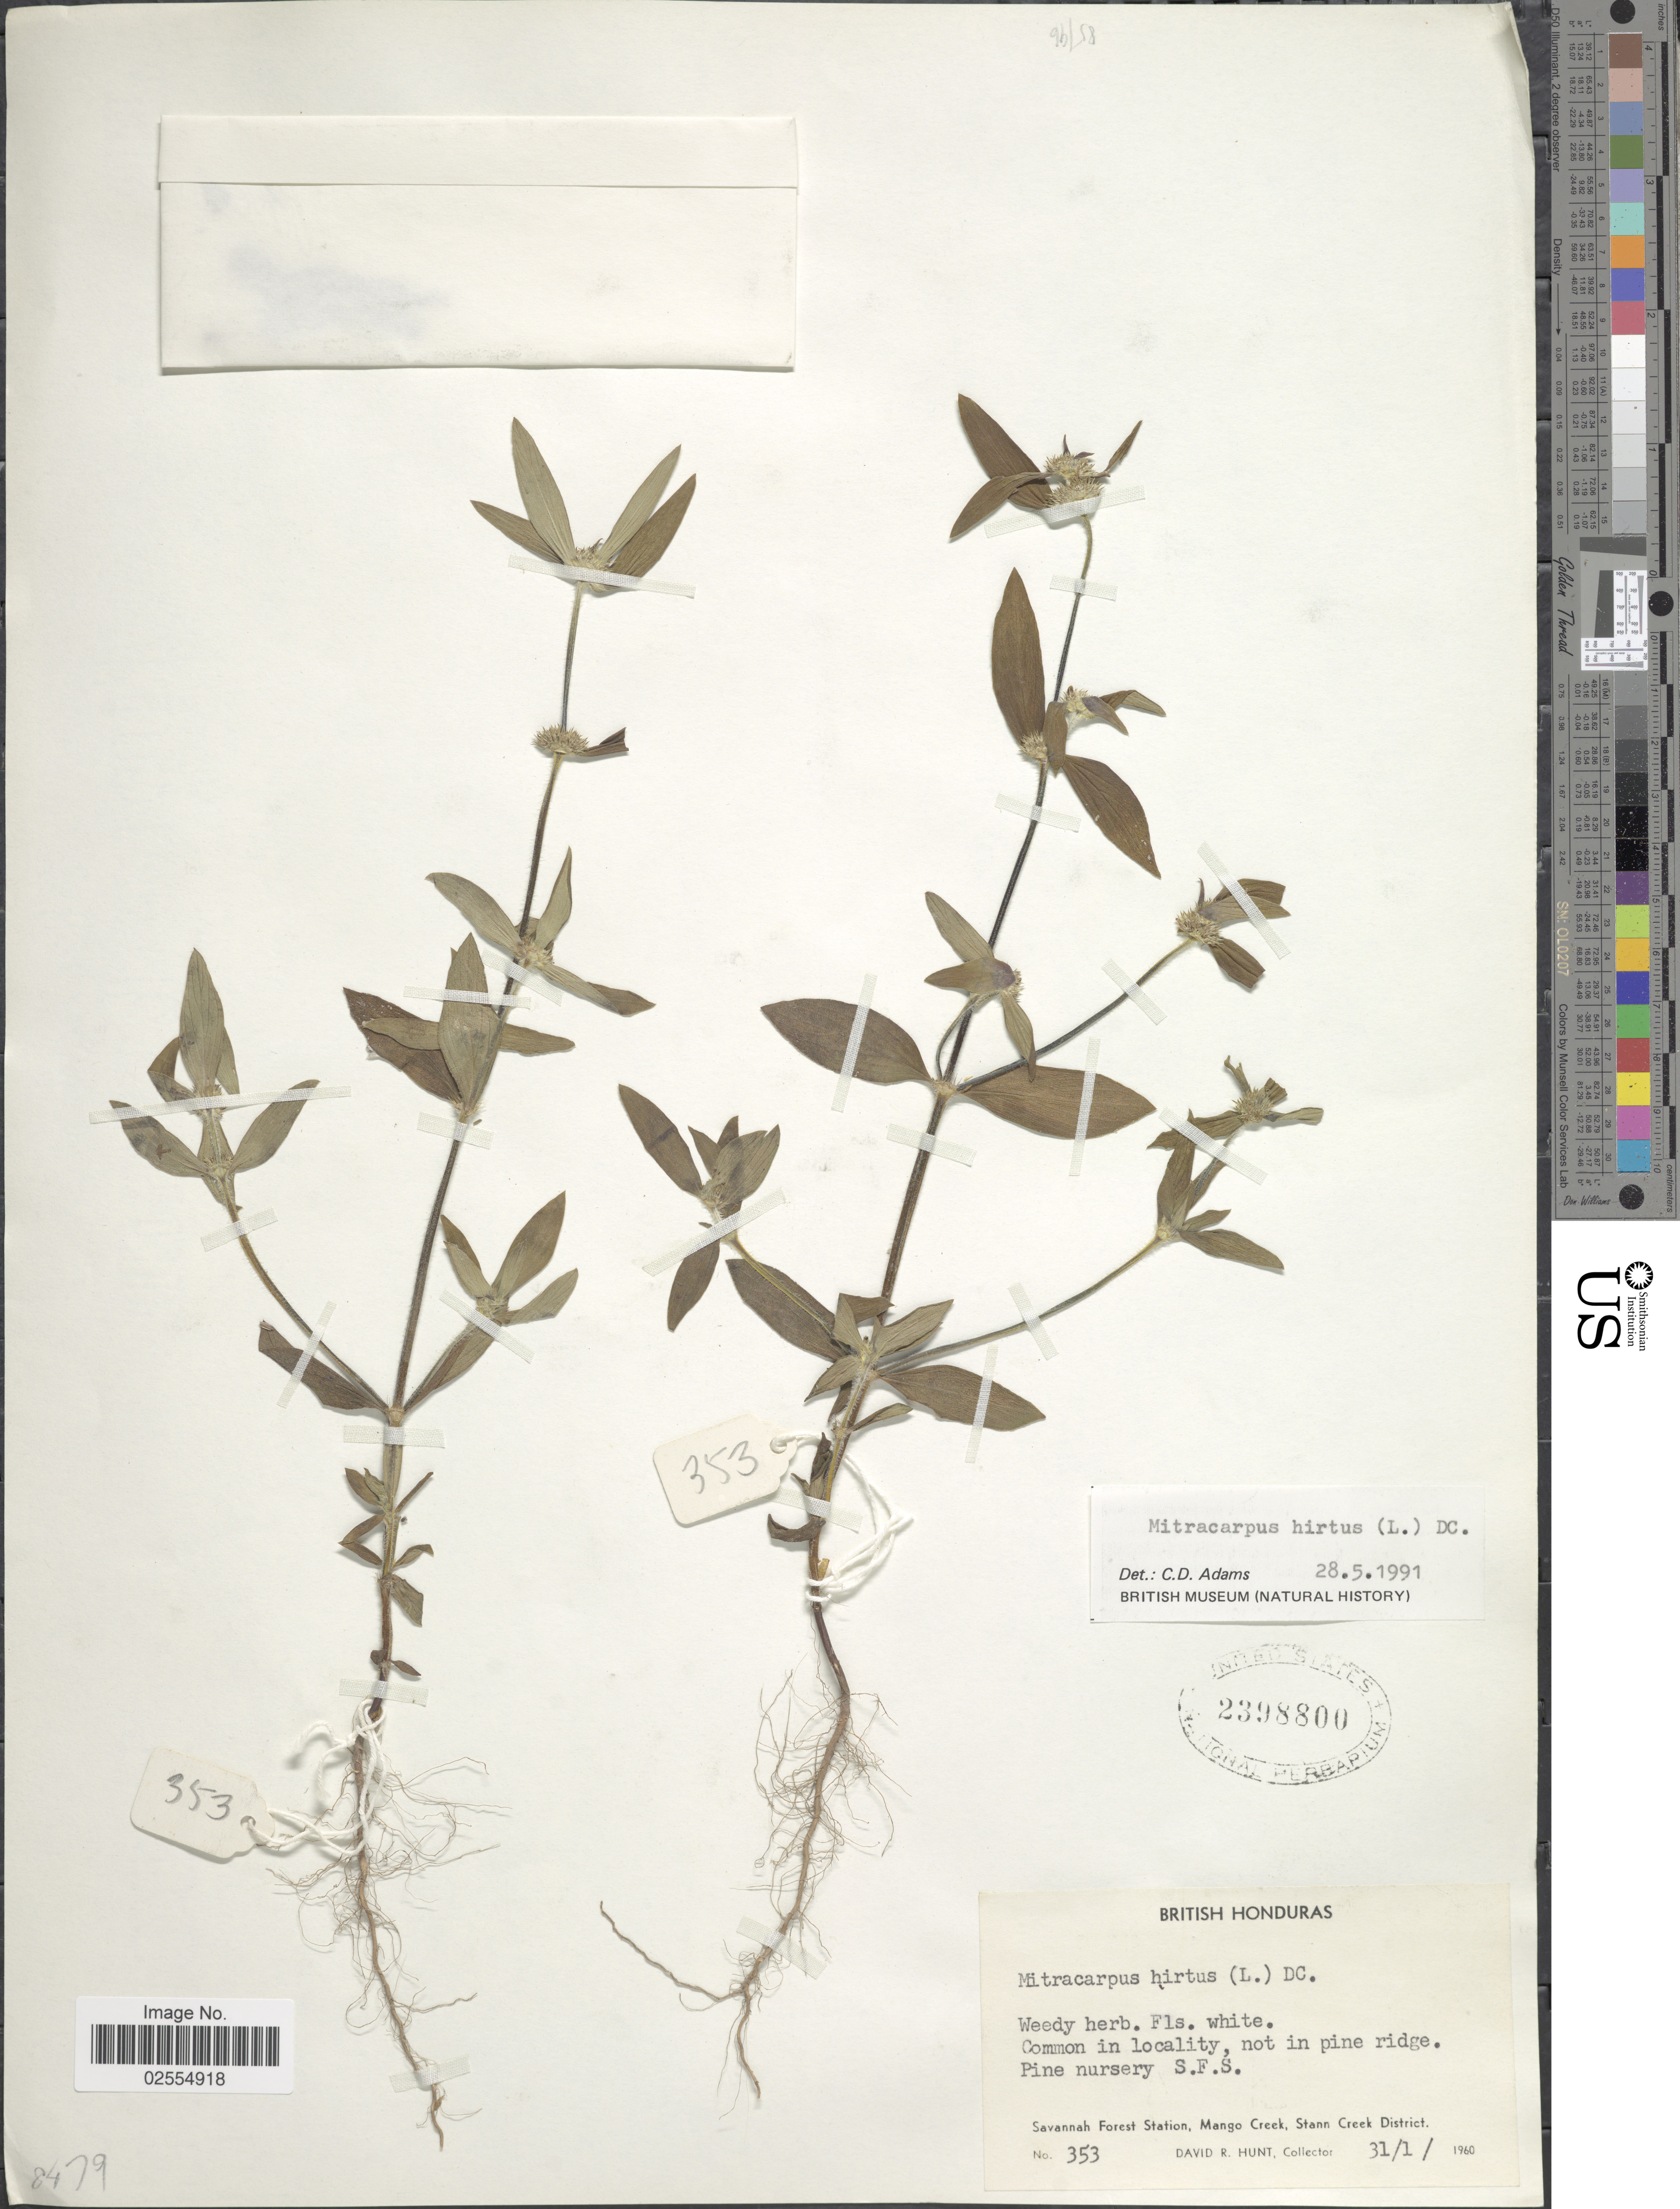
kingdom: Plantae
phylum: Tracheophyta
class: Magnoliopsida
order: Gentianales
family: Rubiaceae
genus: Mitracarpus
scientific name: Mitracarpus hirtus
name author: (L.) DC.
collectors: D. R. Hunt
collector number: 353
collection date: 1960-01-31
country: Belize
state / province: Stann Creek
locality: British Honduras. Savannah Forest Station, Mango Creek. Pine nursery S.F.S.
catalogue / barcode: US 2398800